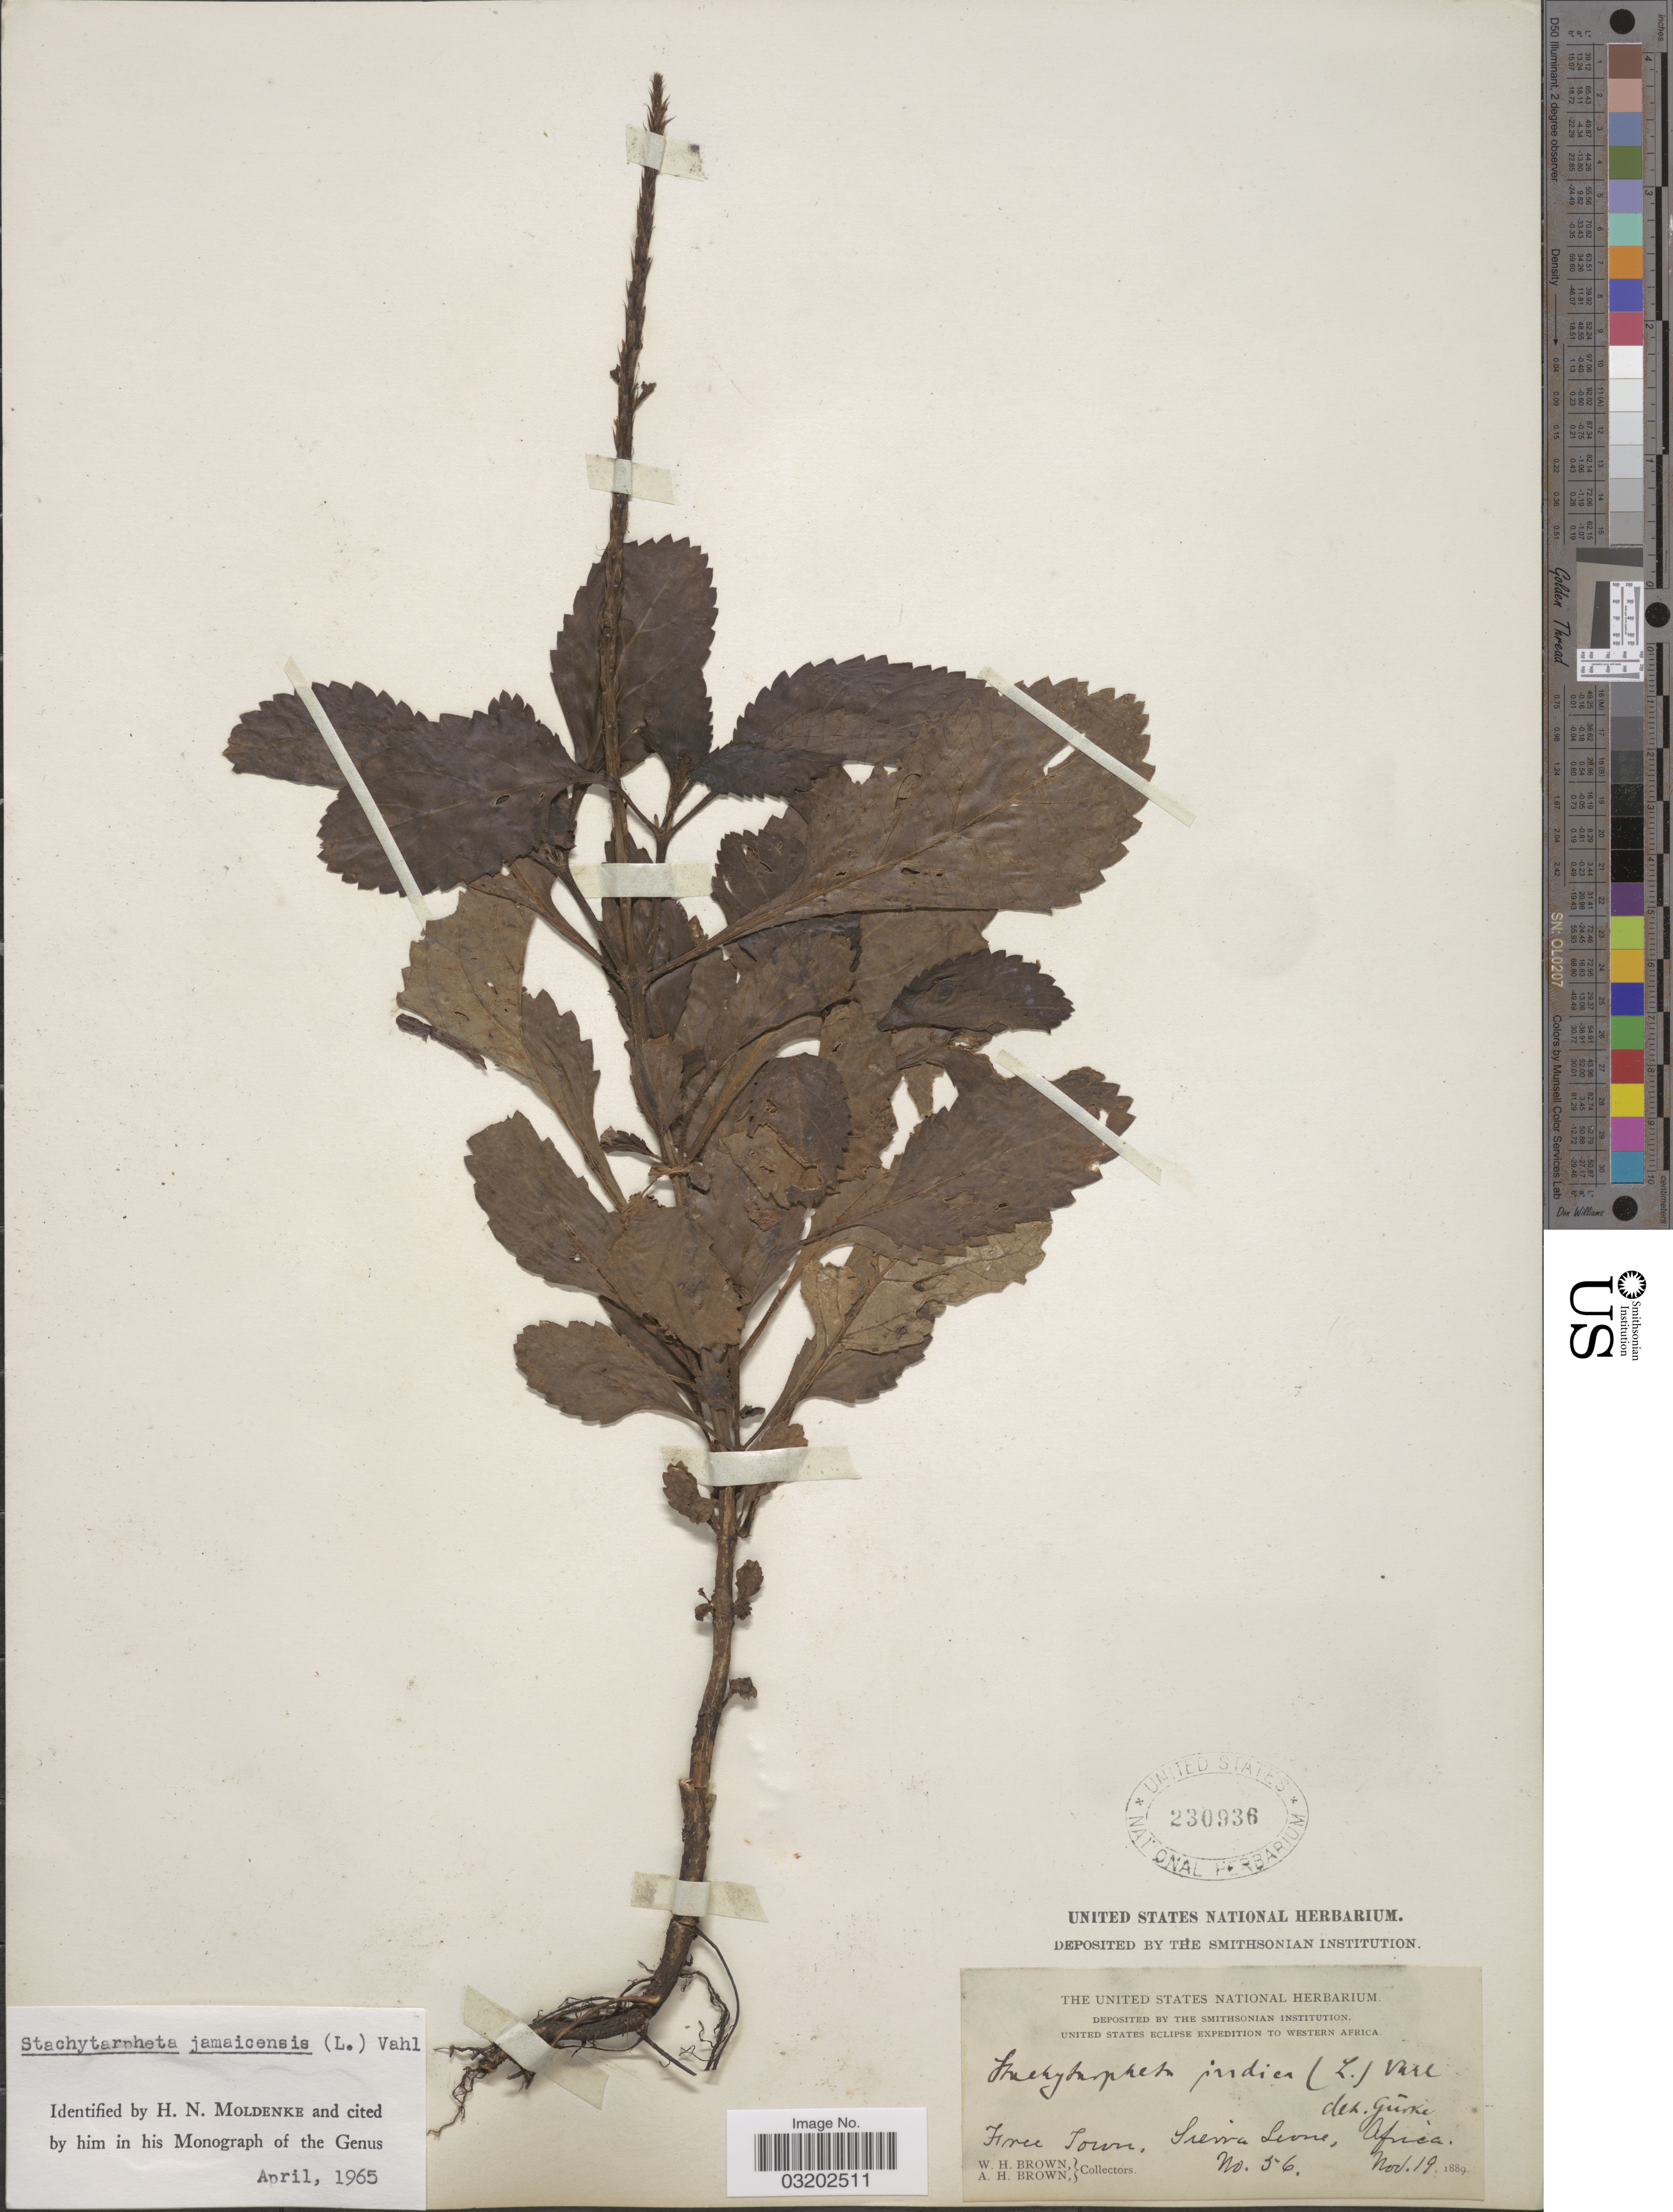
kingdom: Plantae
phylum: Tracheophyta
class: Magnoliopsida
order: Lamiales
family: Verbenaceae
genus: Stachytarpheta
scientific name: Stachytarpheta jamaicensis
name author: (L.) Vahl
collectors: W. H. Brown & A. H. Brown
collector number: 56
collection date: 1889-11-19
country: Sierra Leone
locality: Free Town, Sierra Leone.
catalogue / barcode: US 230936